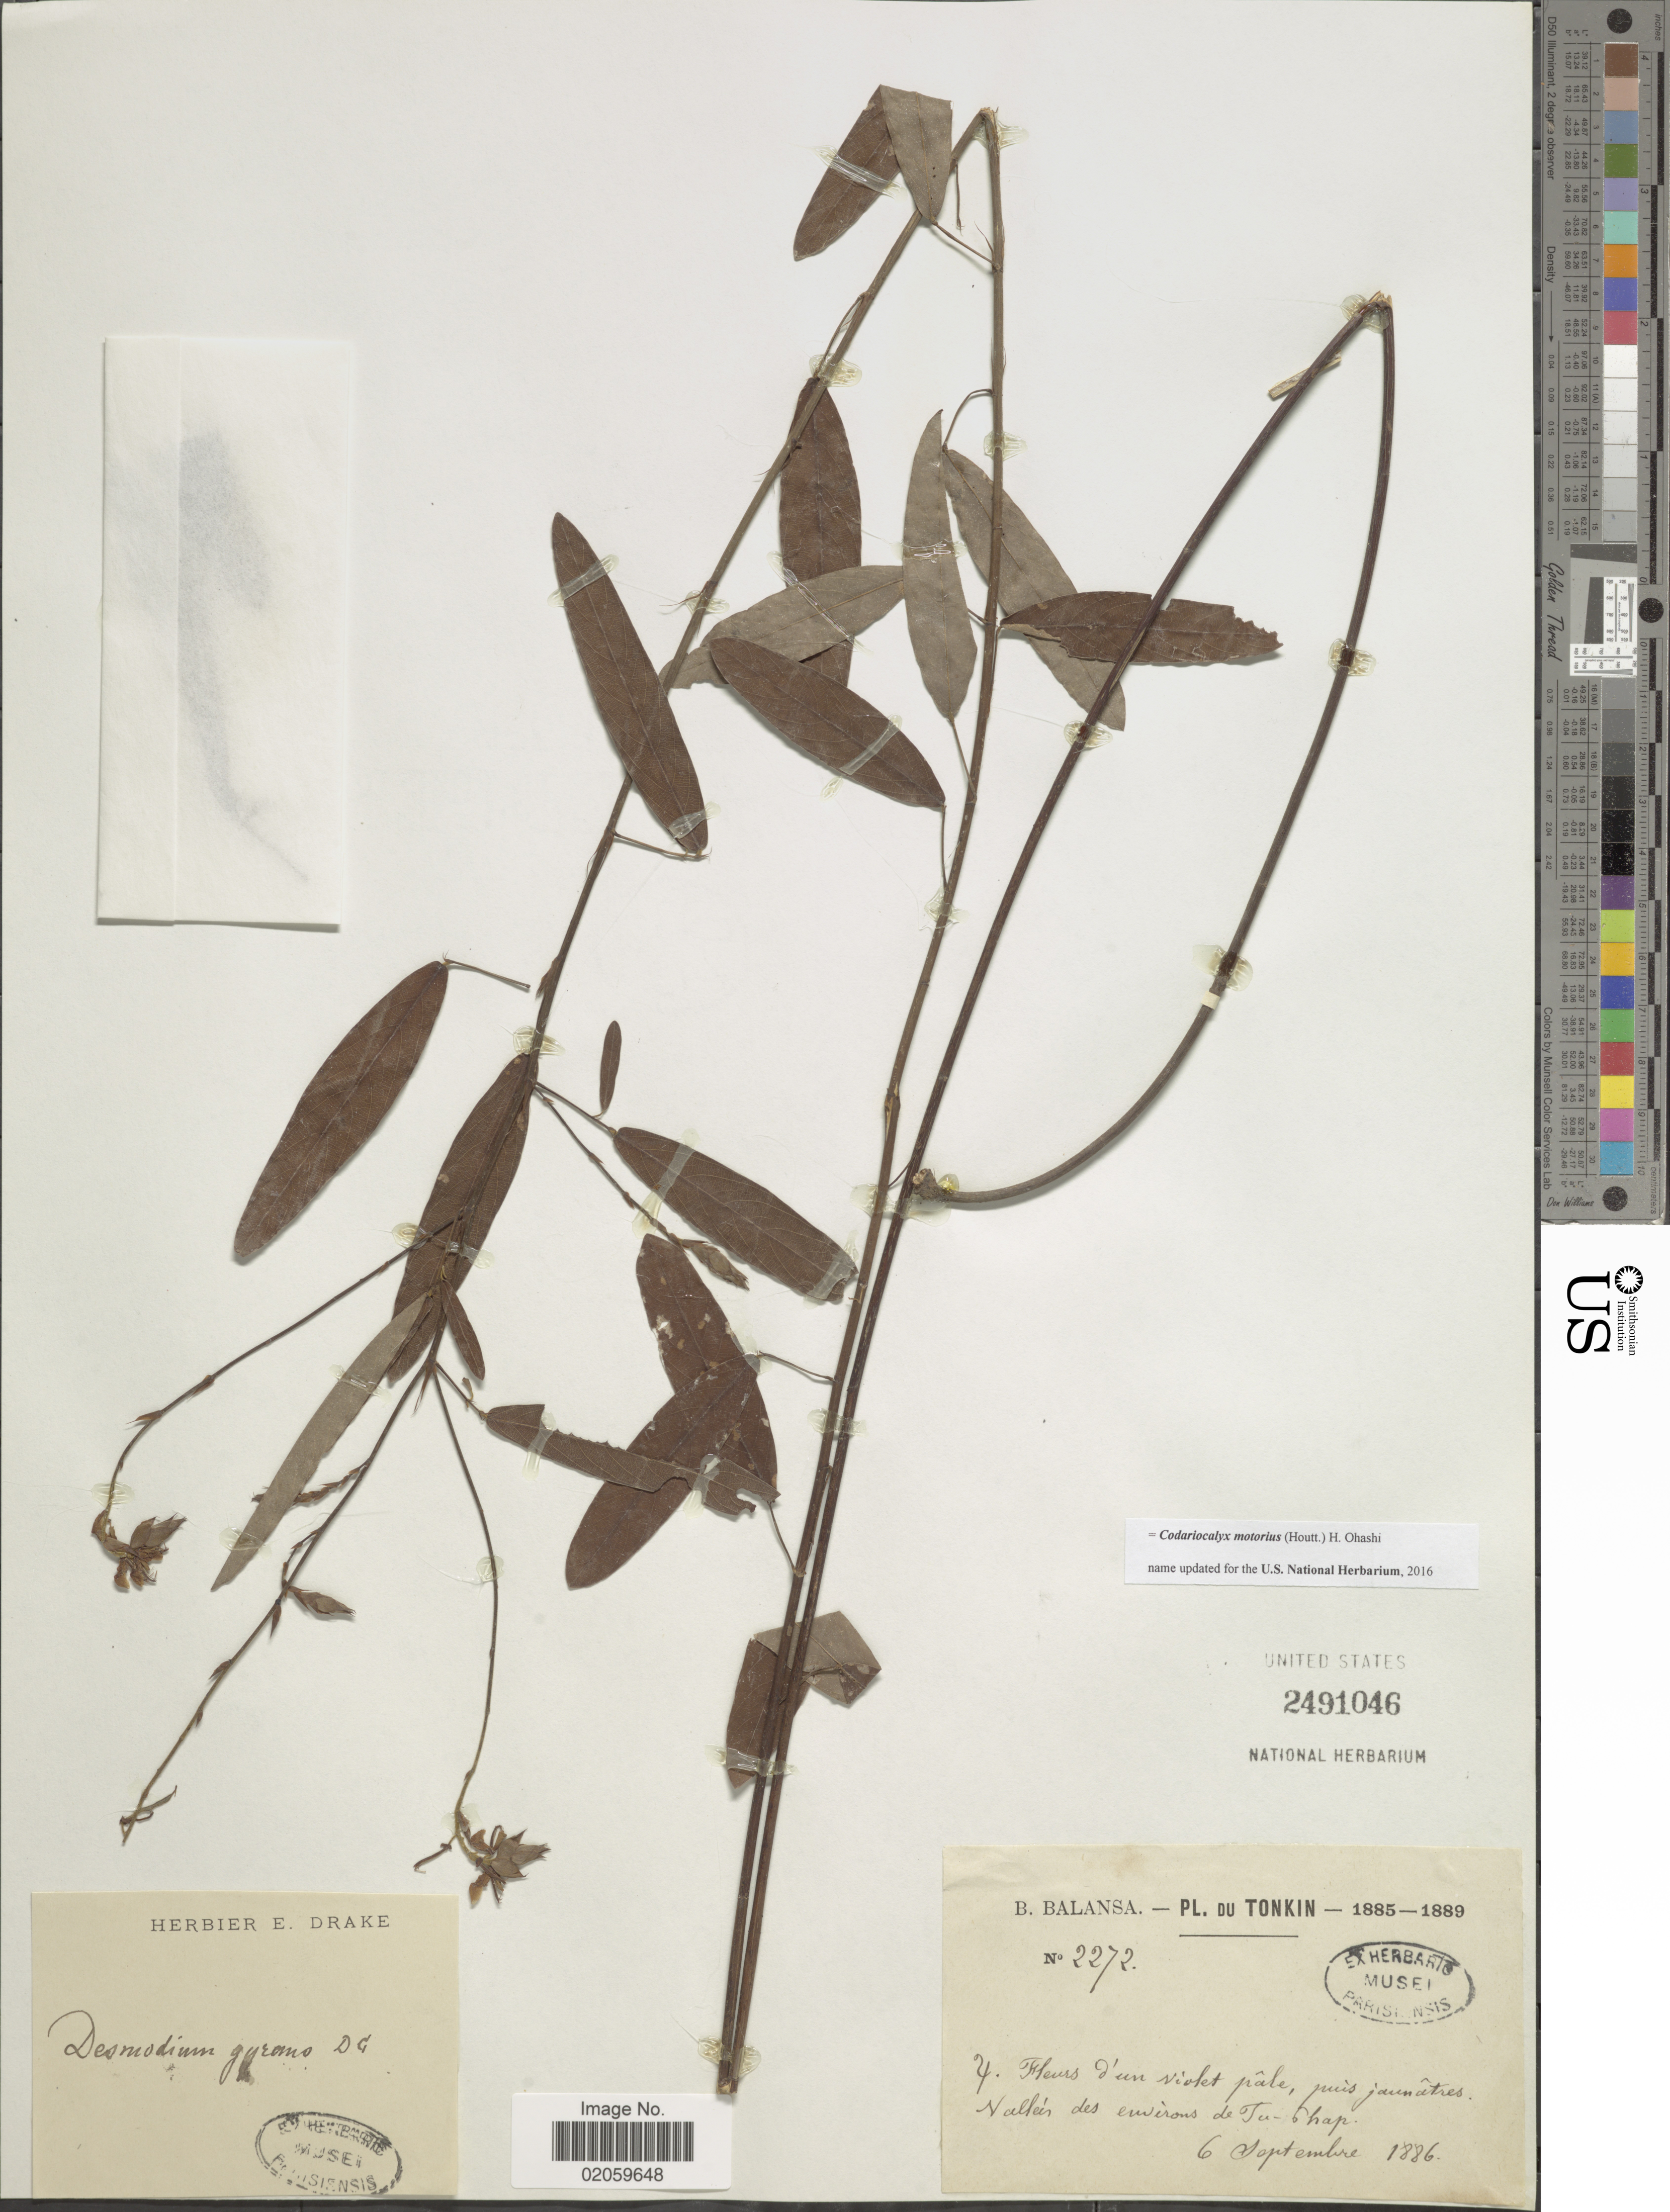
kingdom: Plantae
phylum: Tracheophyta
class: Magnoliopsida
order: Fabales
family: Fabaceae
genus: Codariocalyx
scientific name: Codariocalyx motorius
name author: (Houtt.) H. Ohashi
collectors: B. Balansa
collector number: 2272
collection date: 1886-09-06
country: Vietnam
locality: Tonkin, Vallees des environs de Tu'Chap [interpreted]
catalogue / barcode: US 2491046